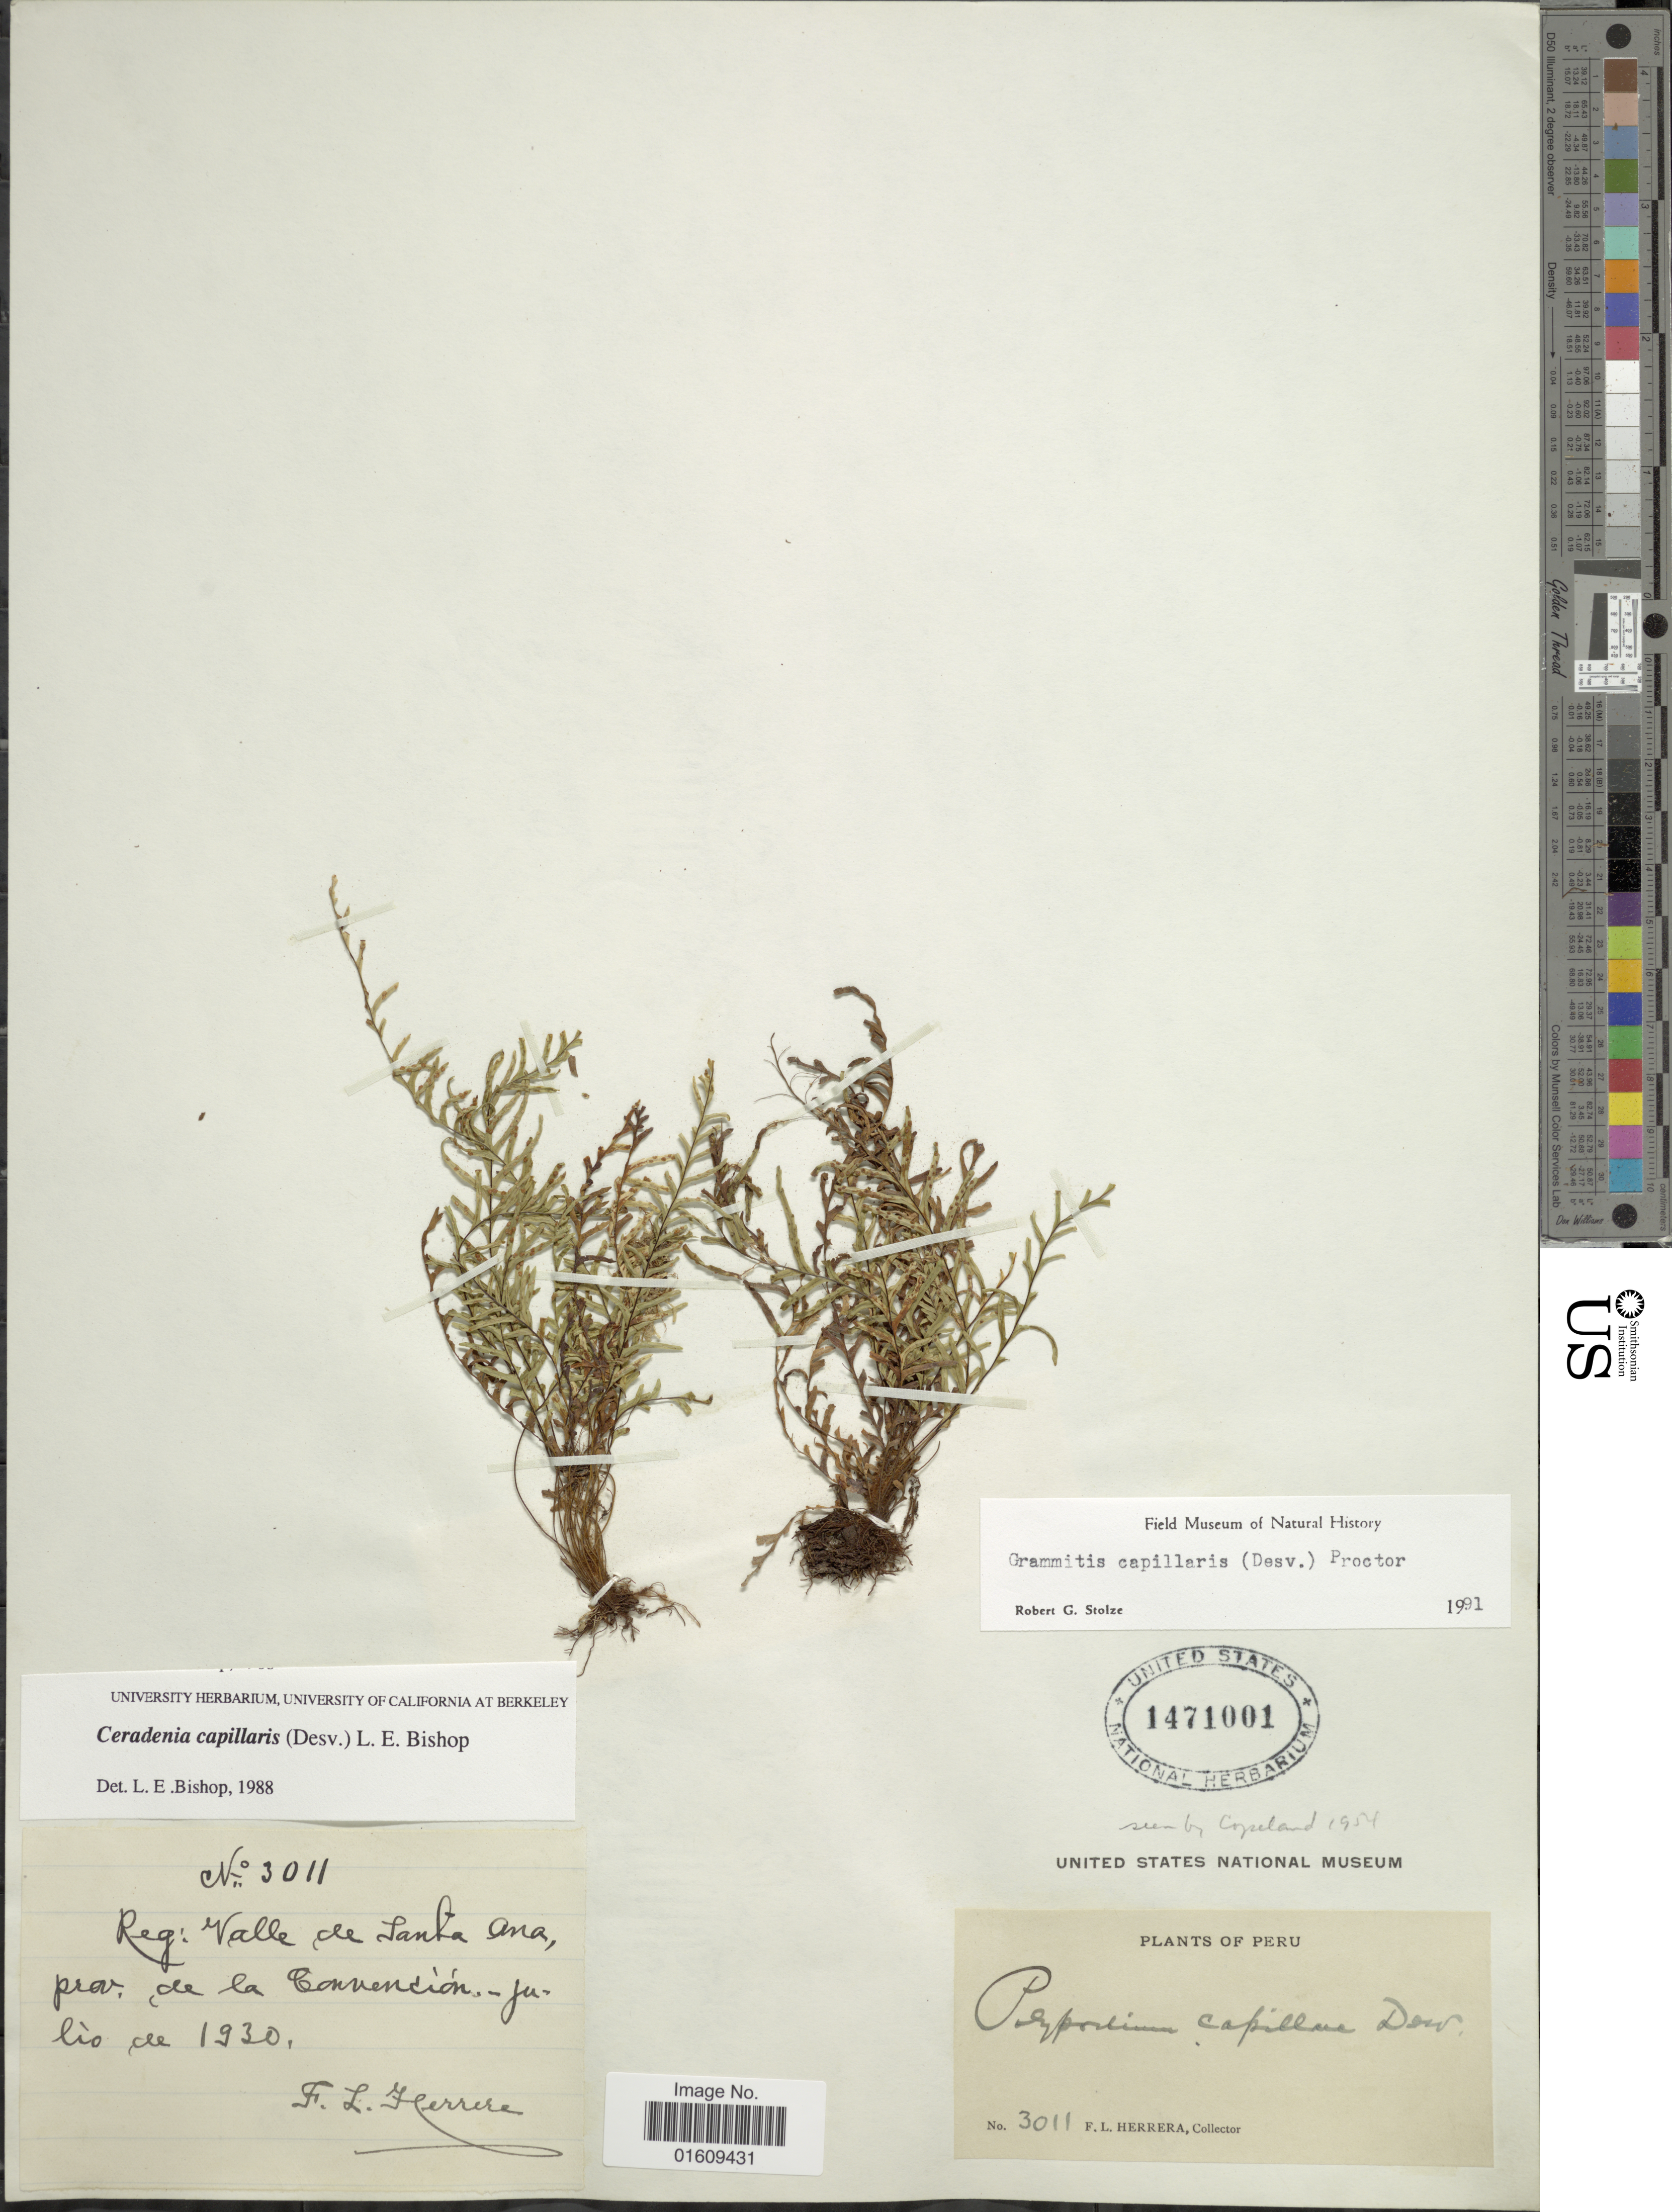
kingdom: Plantae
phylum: Tracheophyta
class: Polypodiopsida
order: Polypodiales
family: Polypodiaceae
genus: Ceradenia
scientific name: Ceradenia capillaris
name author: (Desv.) L.E. Bishop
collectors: F. L. Herrera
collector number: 3011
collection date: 1930-07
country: Peru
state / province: Cusco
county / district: La Convención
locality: Valle de Santa Ana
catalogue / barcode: US 1471001